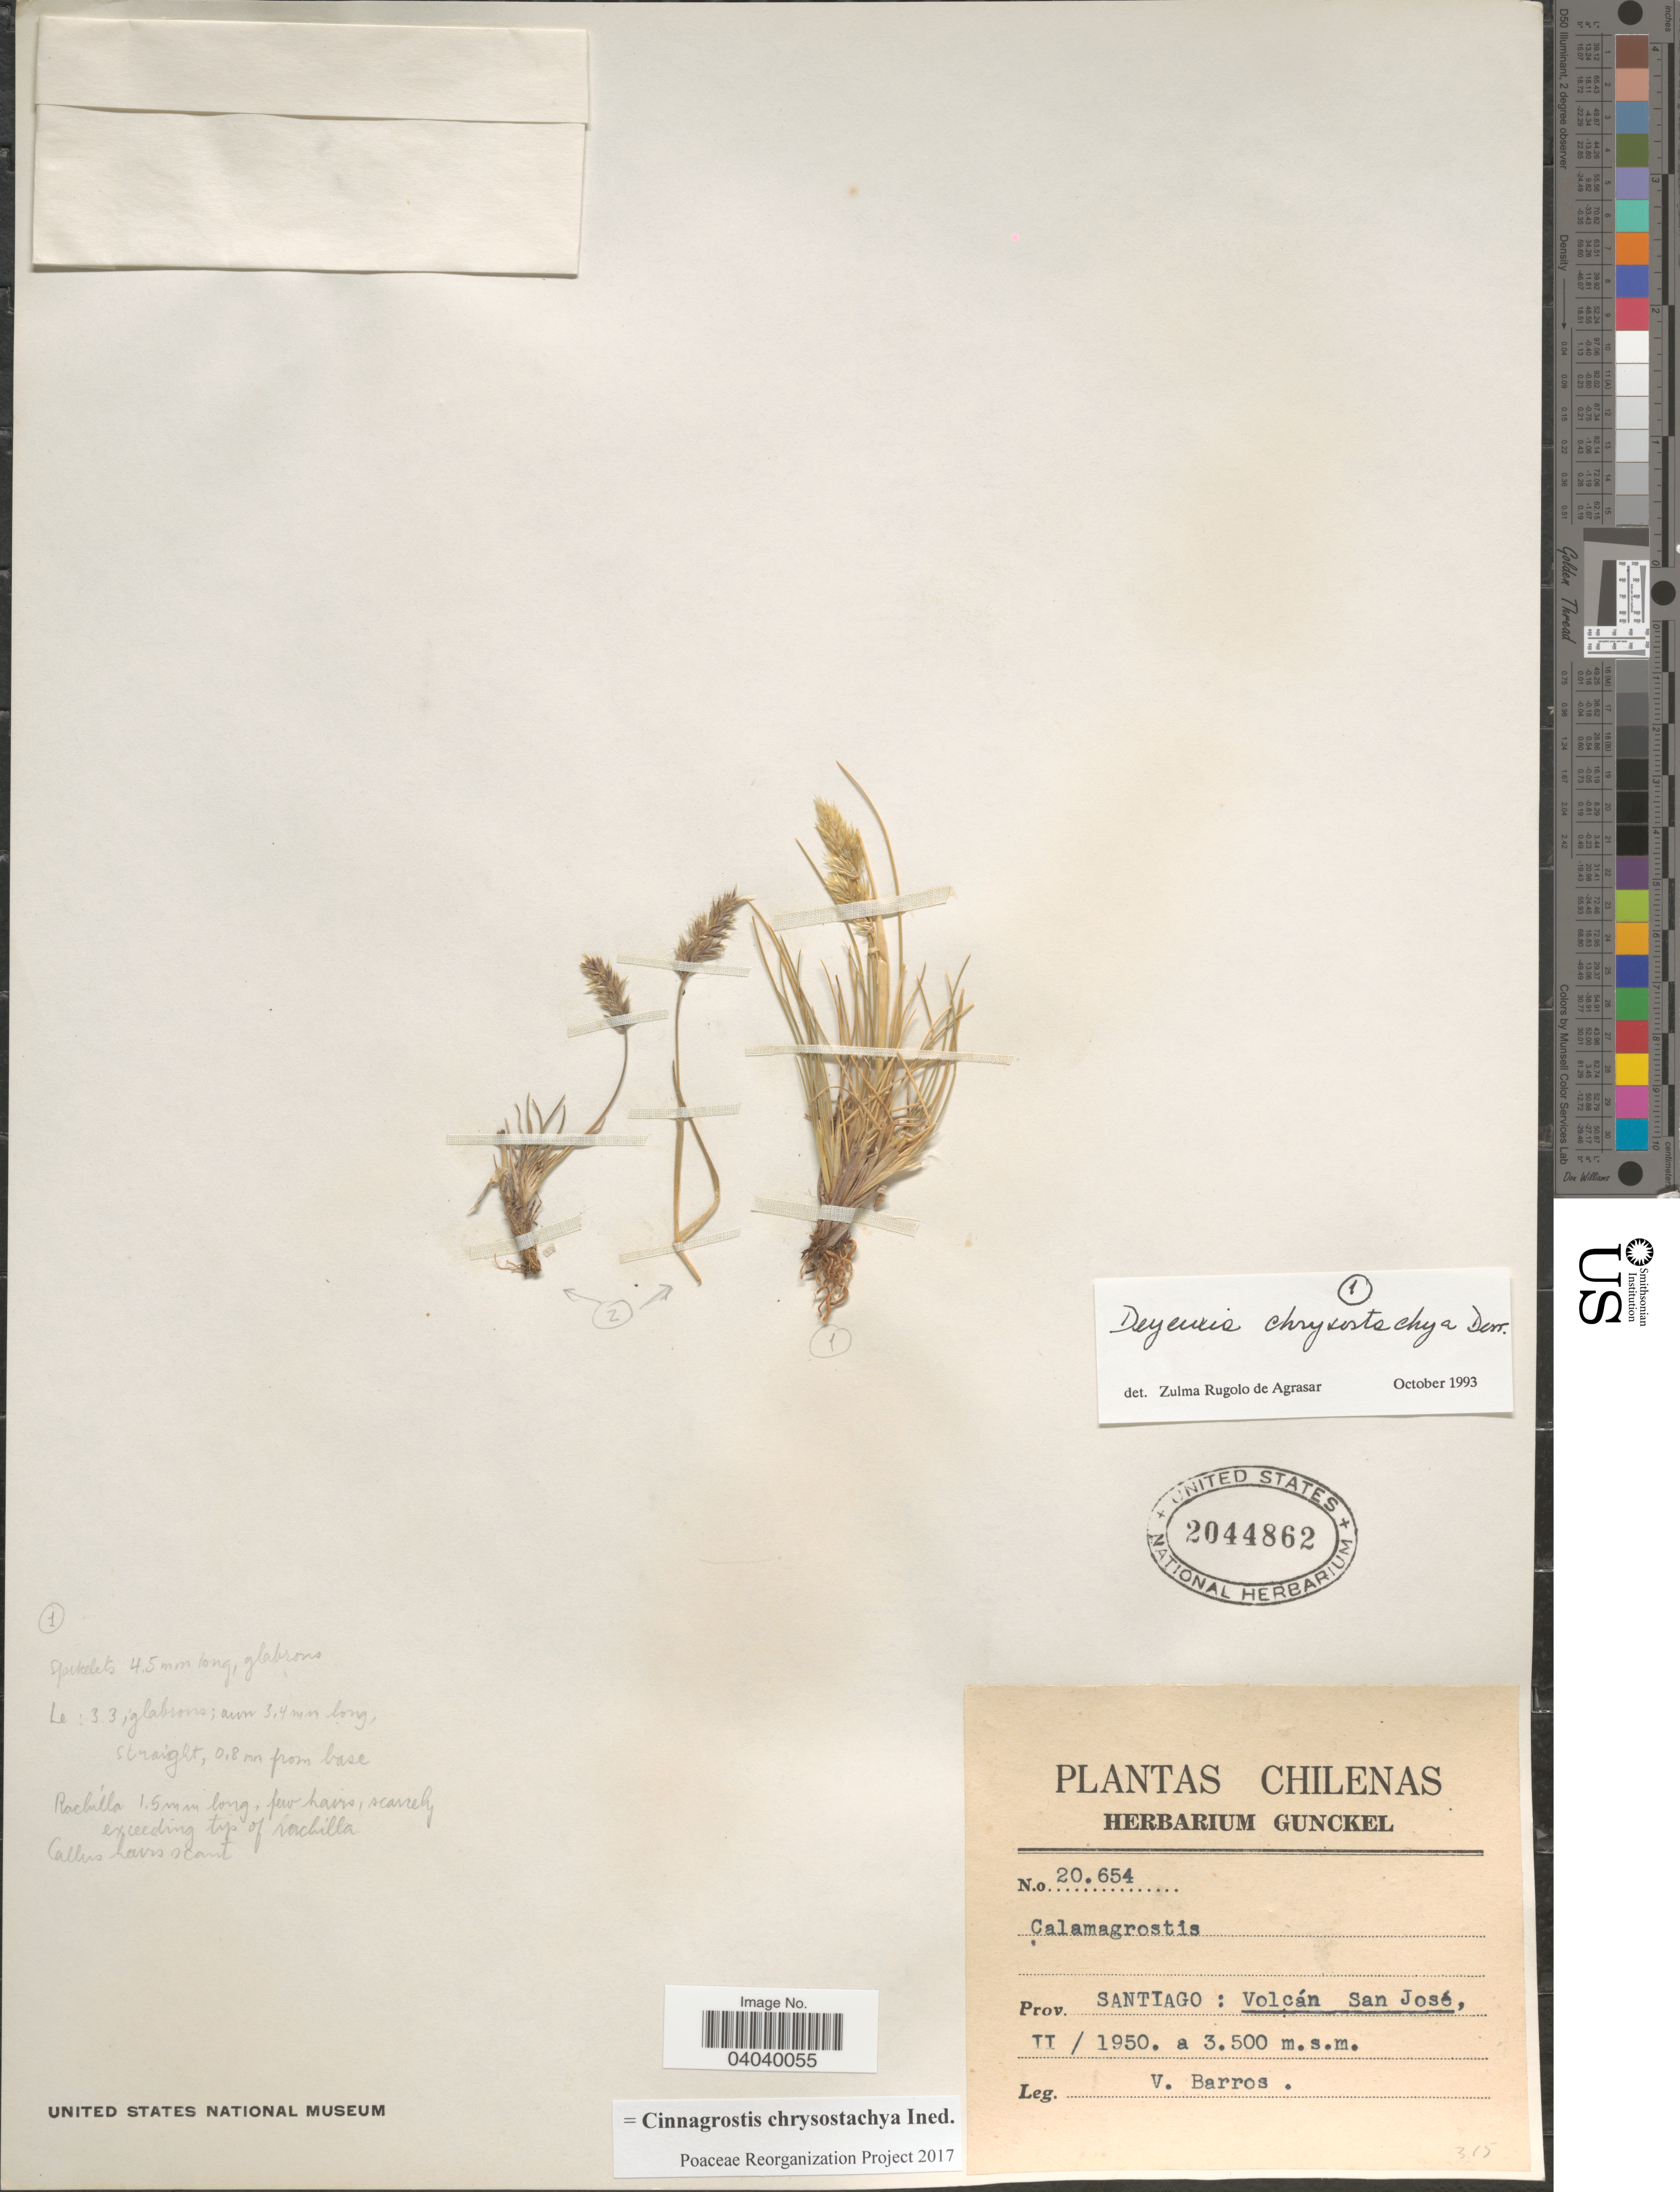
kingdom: Plantae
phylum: Tracheophyta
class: Liliopsida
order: Poales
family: Poaceae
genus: Cinnagrostis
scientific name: Cinnagrostis chrysostachya ined.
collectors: V. Barros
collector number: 20654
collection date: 1950-02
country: Chile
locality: Prov. Santiago: Volcán San José.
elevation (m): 3500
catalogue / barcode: US 2044862